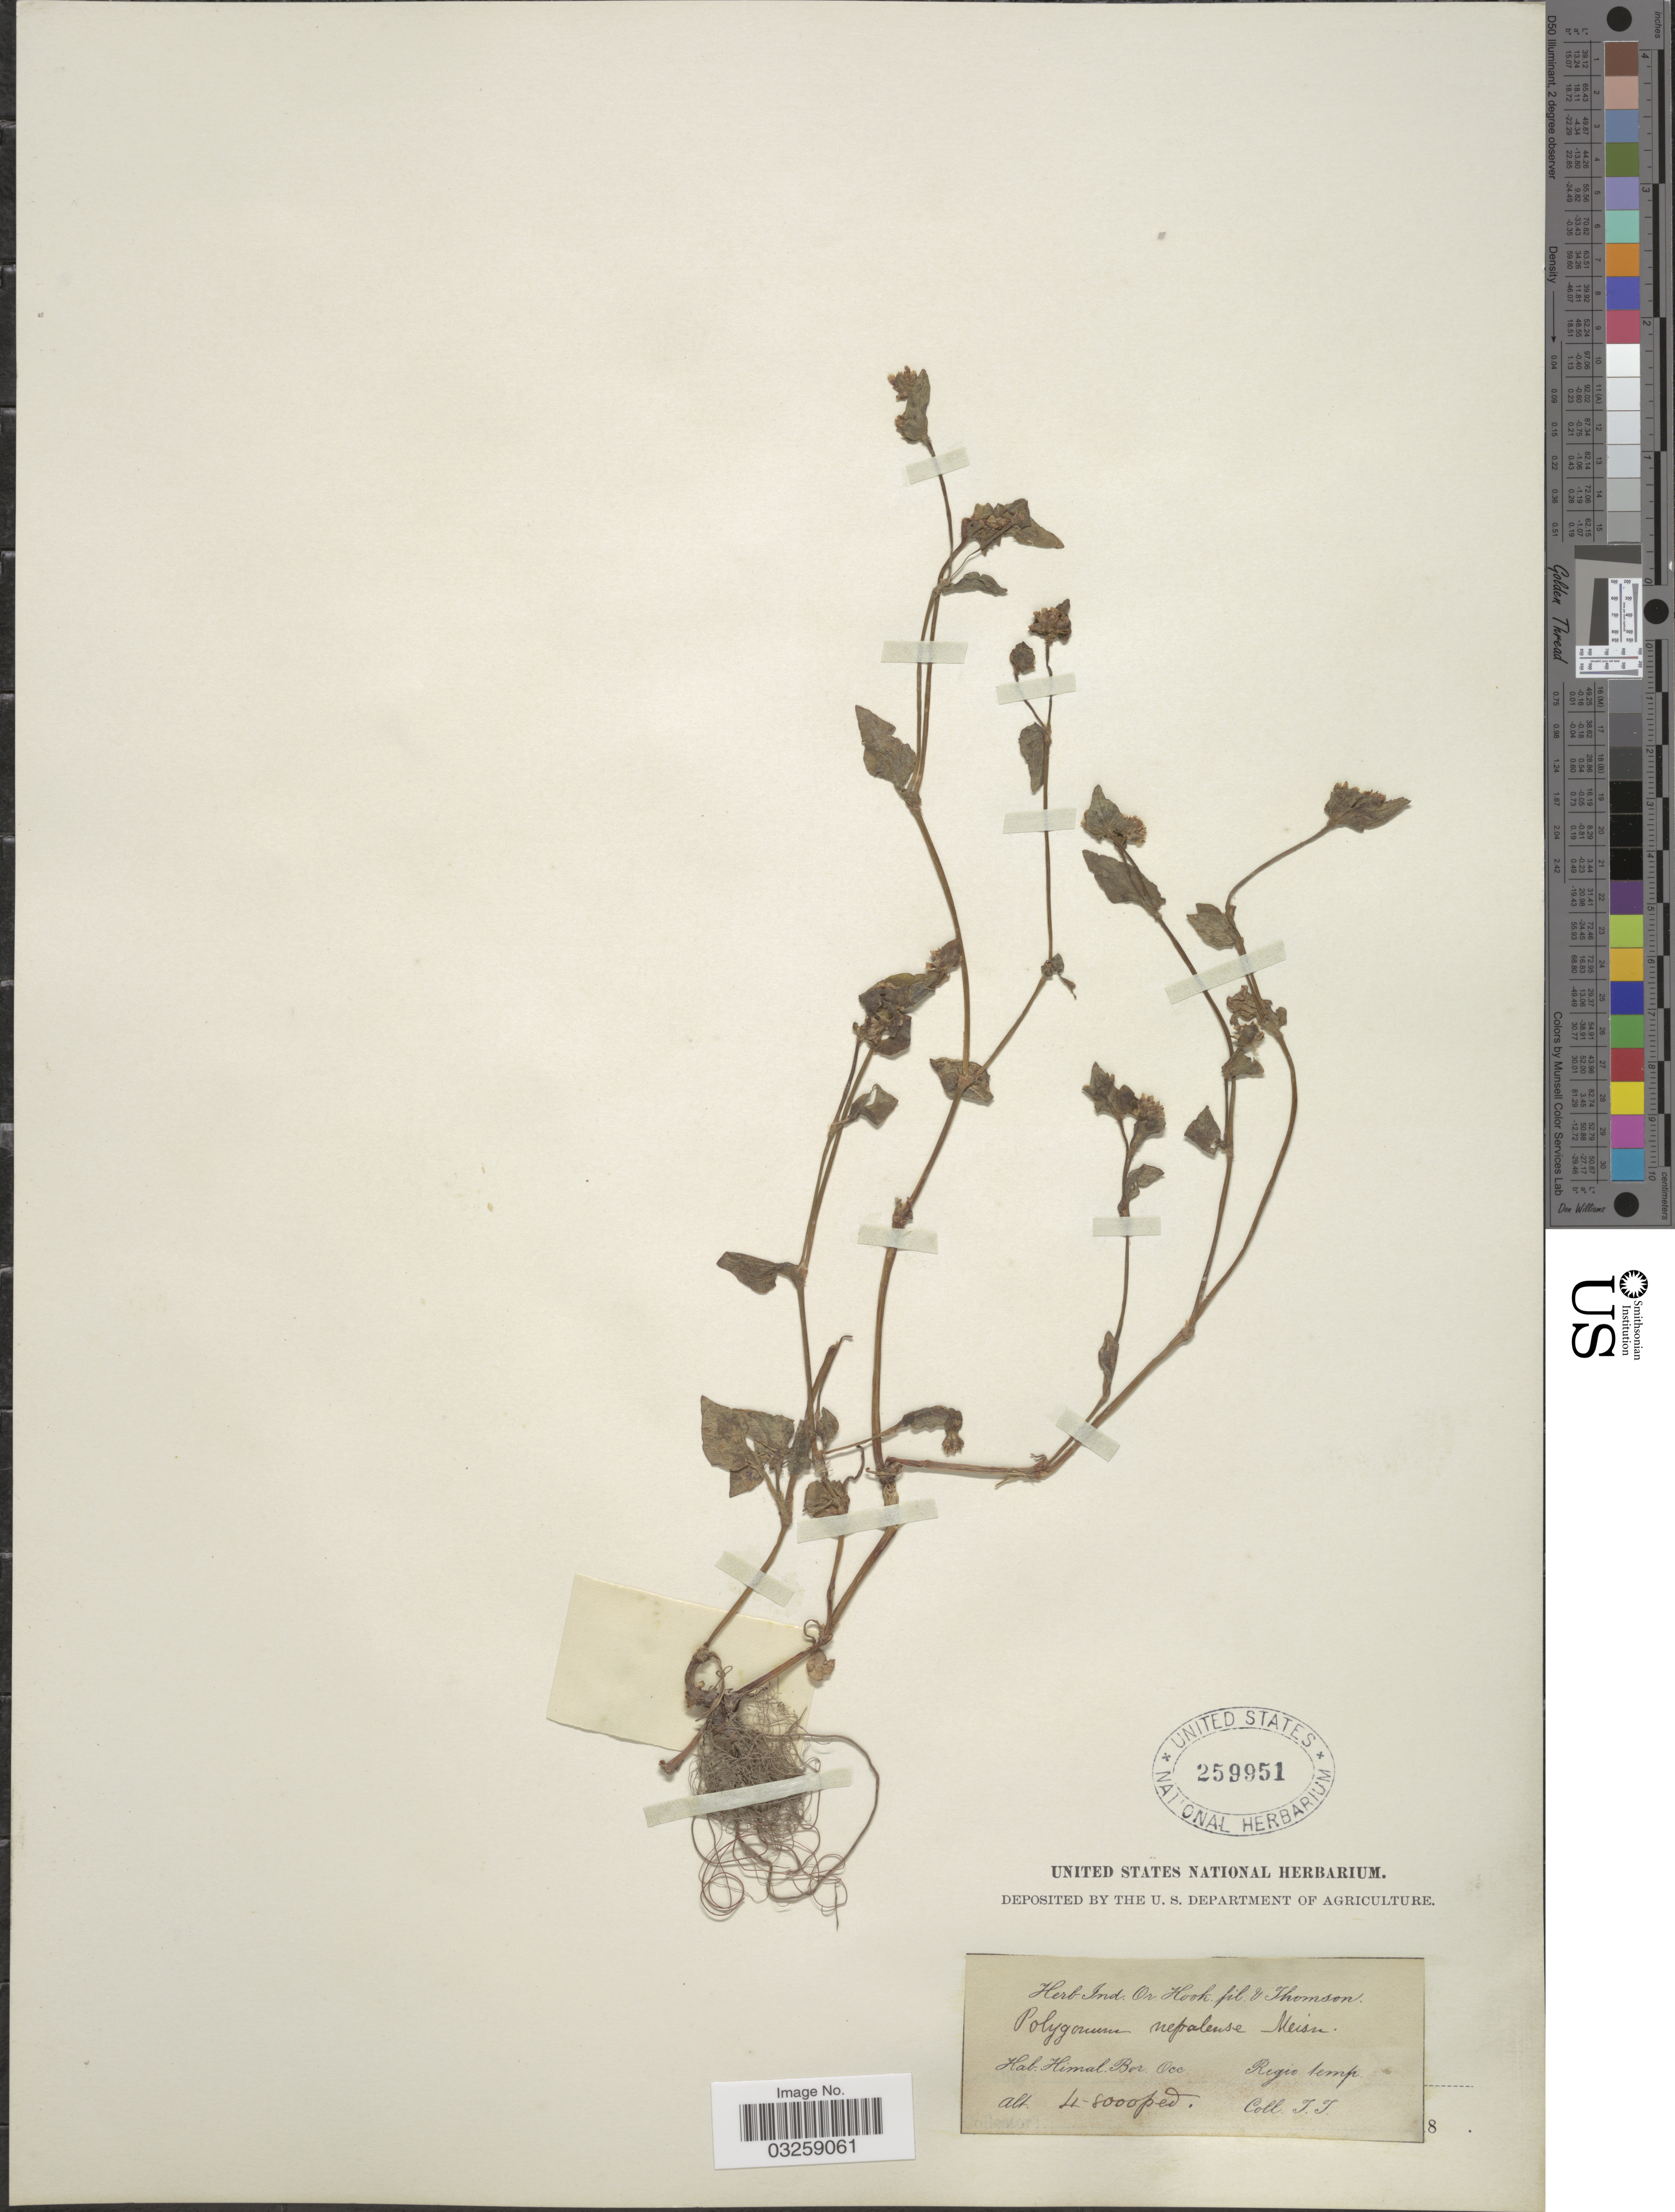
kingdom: Plantae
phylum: Tracheophyta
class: Magnoliopsida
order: Caryophyllales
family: Polygonaceae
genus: Polygonum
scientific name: Polygonum nepalense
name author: Meisn.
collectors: T. Thomson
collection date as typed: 18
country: India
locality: Himal. Bor. Occ. Regio Temp.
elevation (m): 1219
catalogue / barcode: US 259951